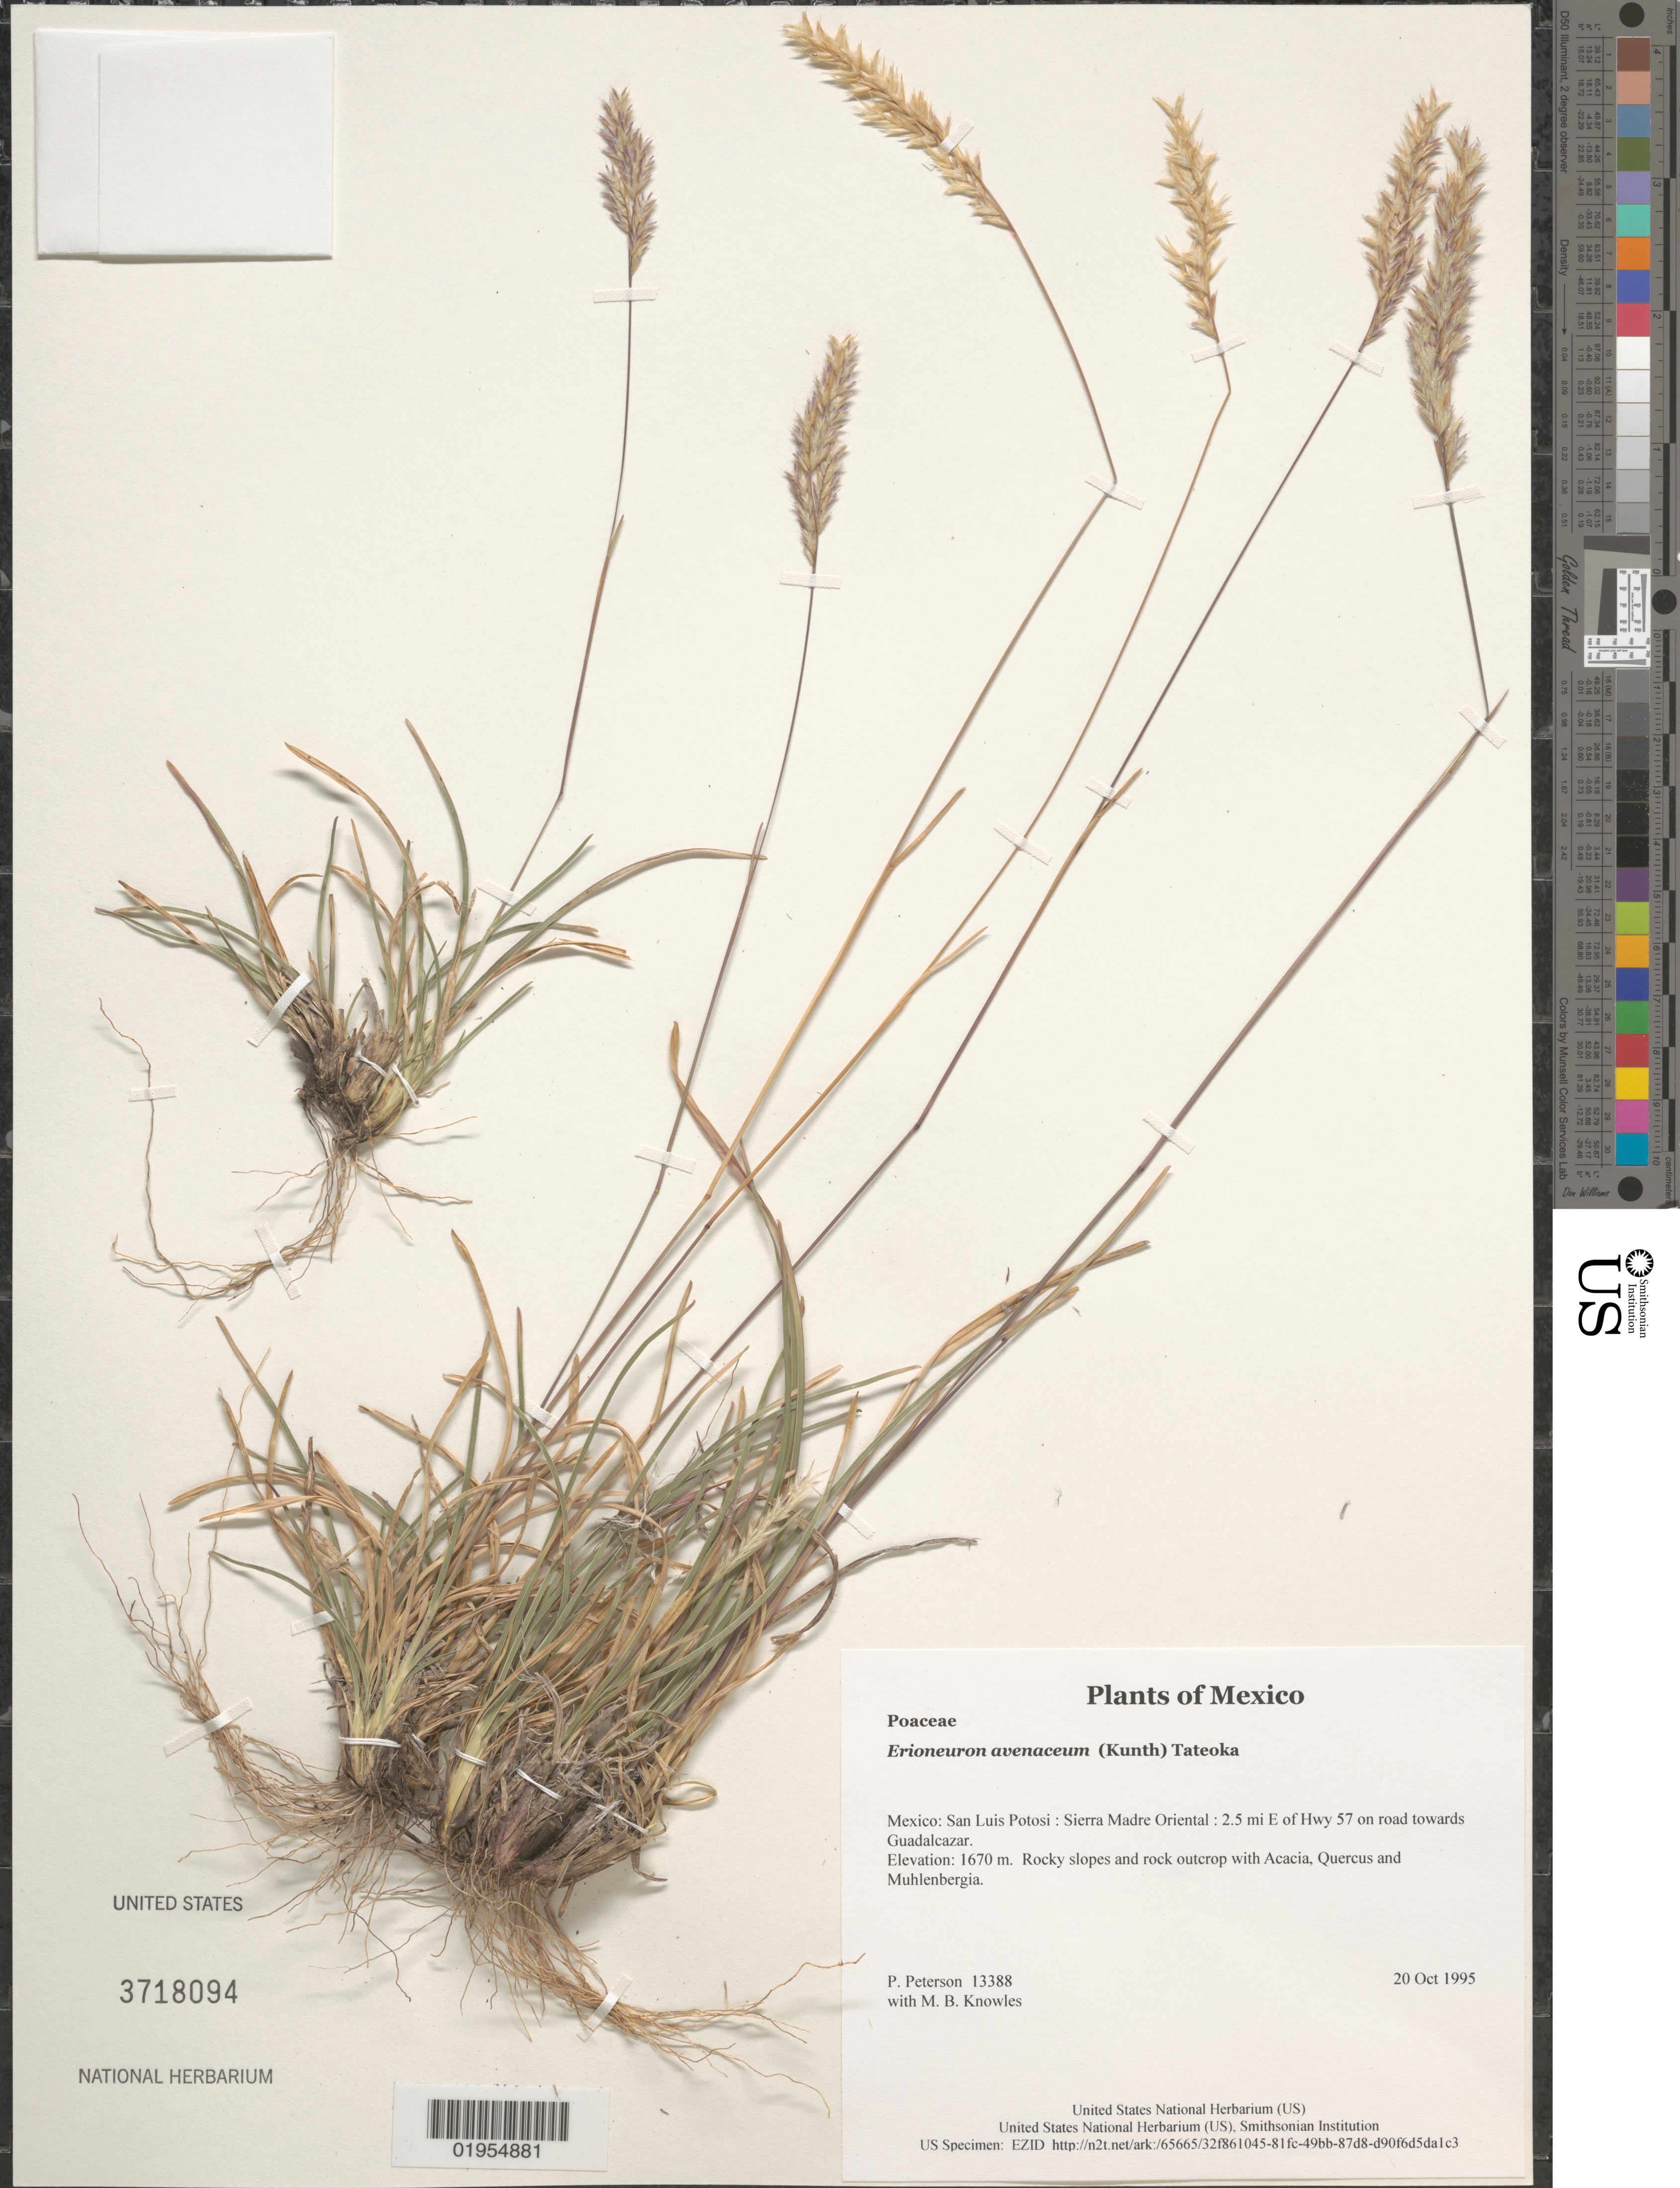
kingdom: Plantae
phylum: Tracheophyta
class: Liliopsida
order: Poales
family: Poaceae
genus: Erioneuron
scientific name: Erioneuron avenaceum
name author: (Kunth) Tateoka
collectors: P. M. Peterson & M. B. Knowles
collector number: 13388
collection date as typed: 20 Oct 1995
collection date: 1995-10-20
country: Mexico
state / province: San Luis Potosi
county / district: Sierra Madre Oriental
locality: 2.5 mi E of Hwy 57 on road towards Guadalcazar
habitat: Rocky slopes and rock outcrop with Acacia, Quercus and Muhlenbergia.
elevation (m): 1670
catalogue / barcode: US 3718094